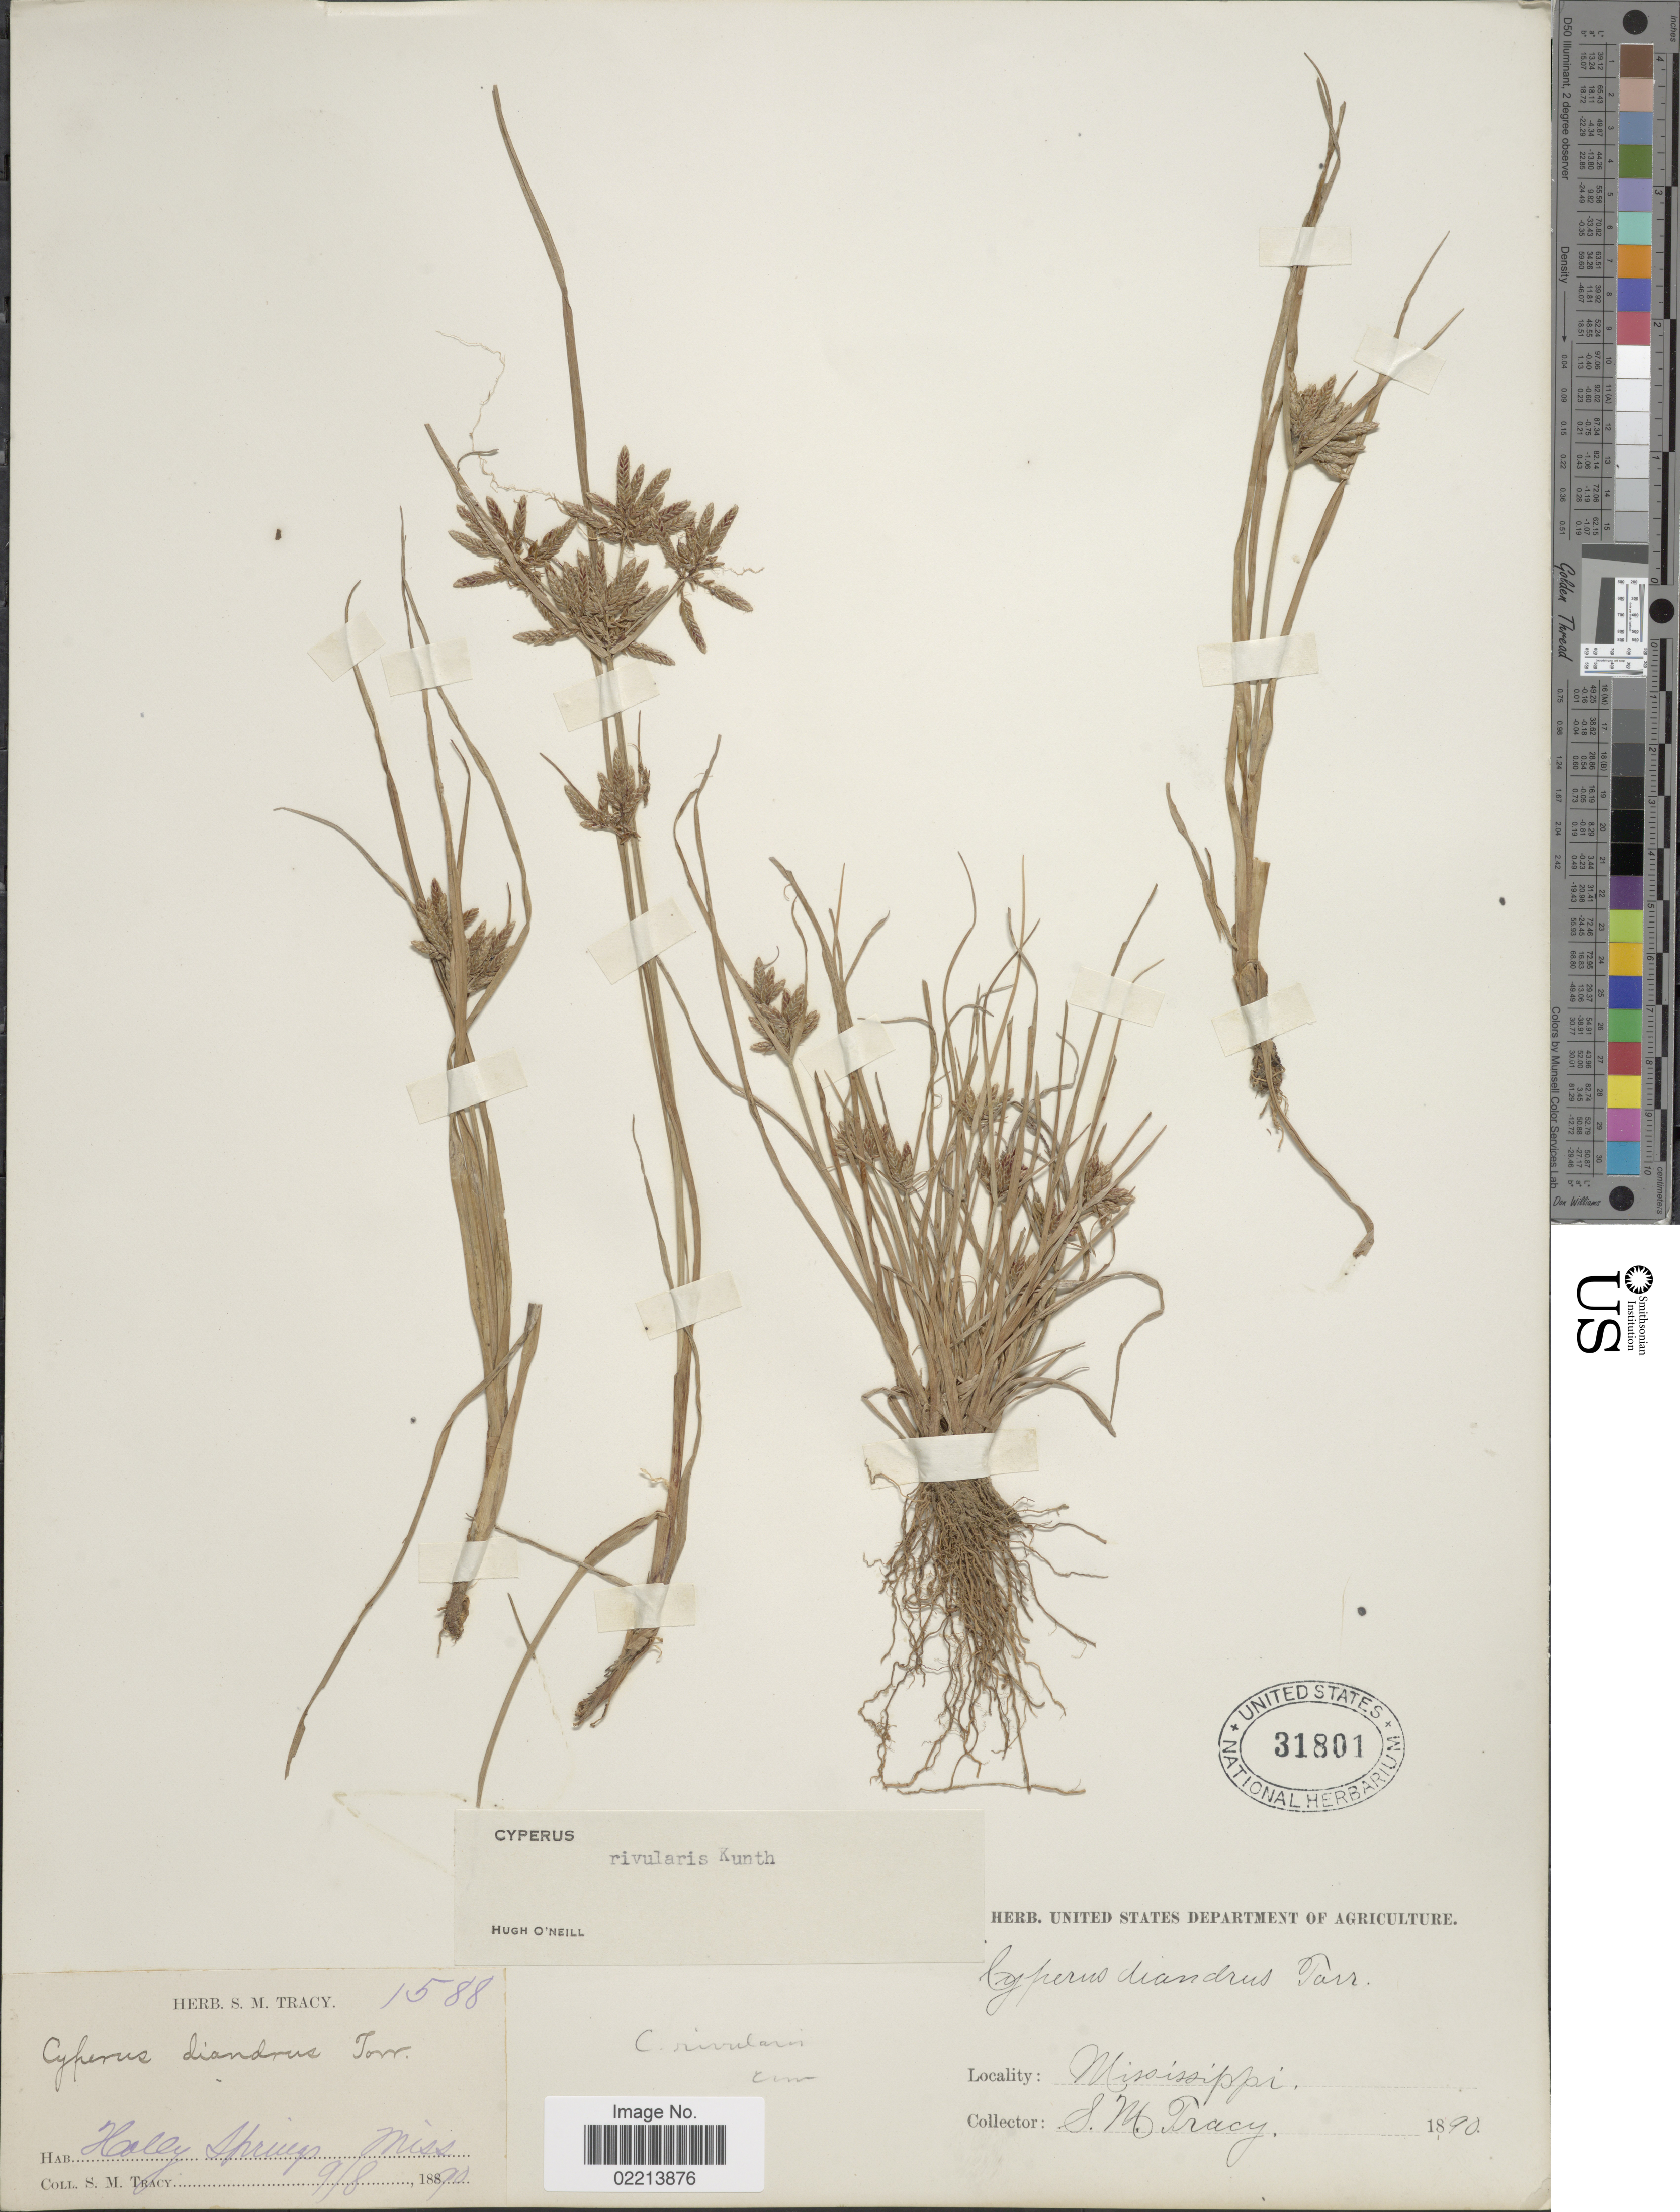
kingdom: Plantae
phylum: Tracheophyta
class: Liliopsida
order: Poales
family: Cyperaceae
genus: Cyperus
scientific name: Cyperus bipartitus Torr.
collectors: S. M. Tracy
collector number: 1588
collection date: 1890-09-08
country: United States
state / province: Mississippi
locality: Holly Springs.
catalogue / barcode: US 31801